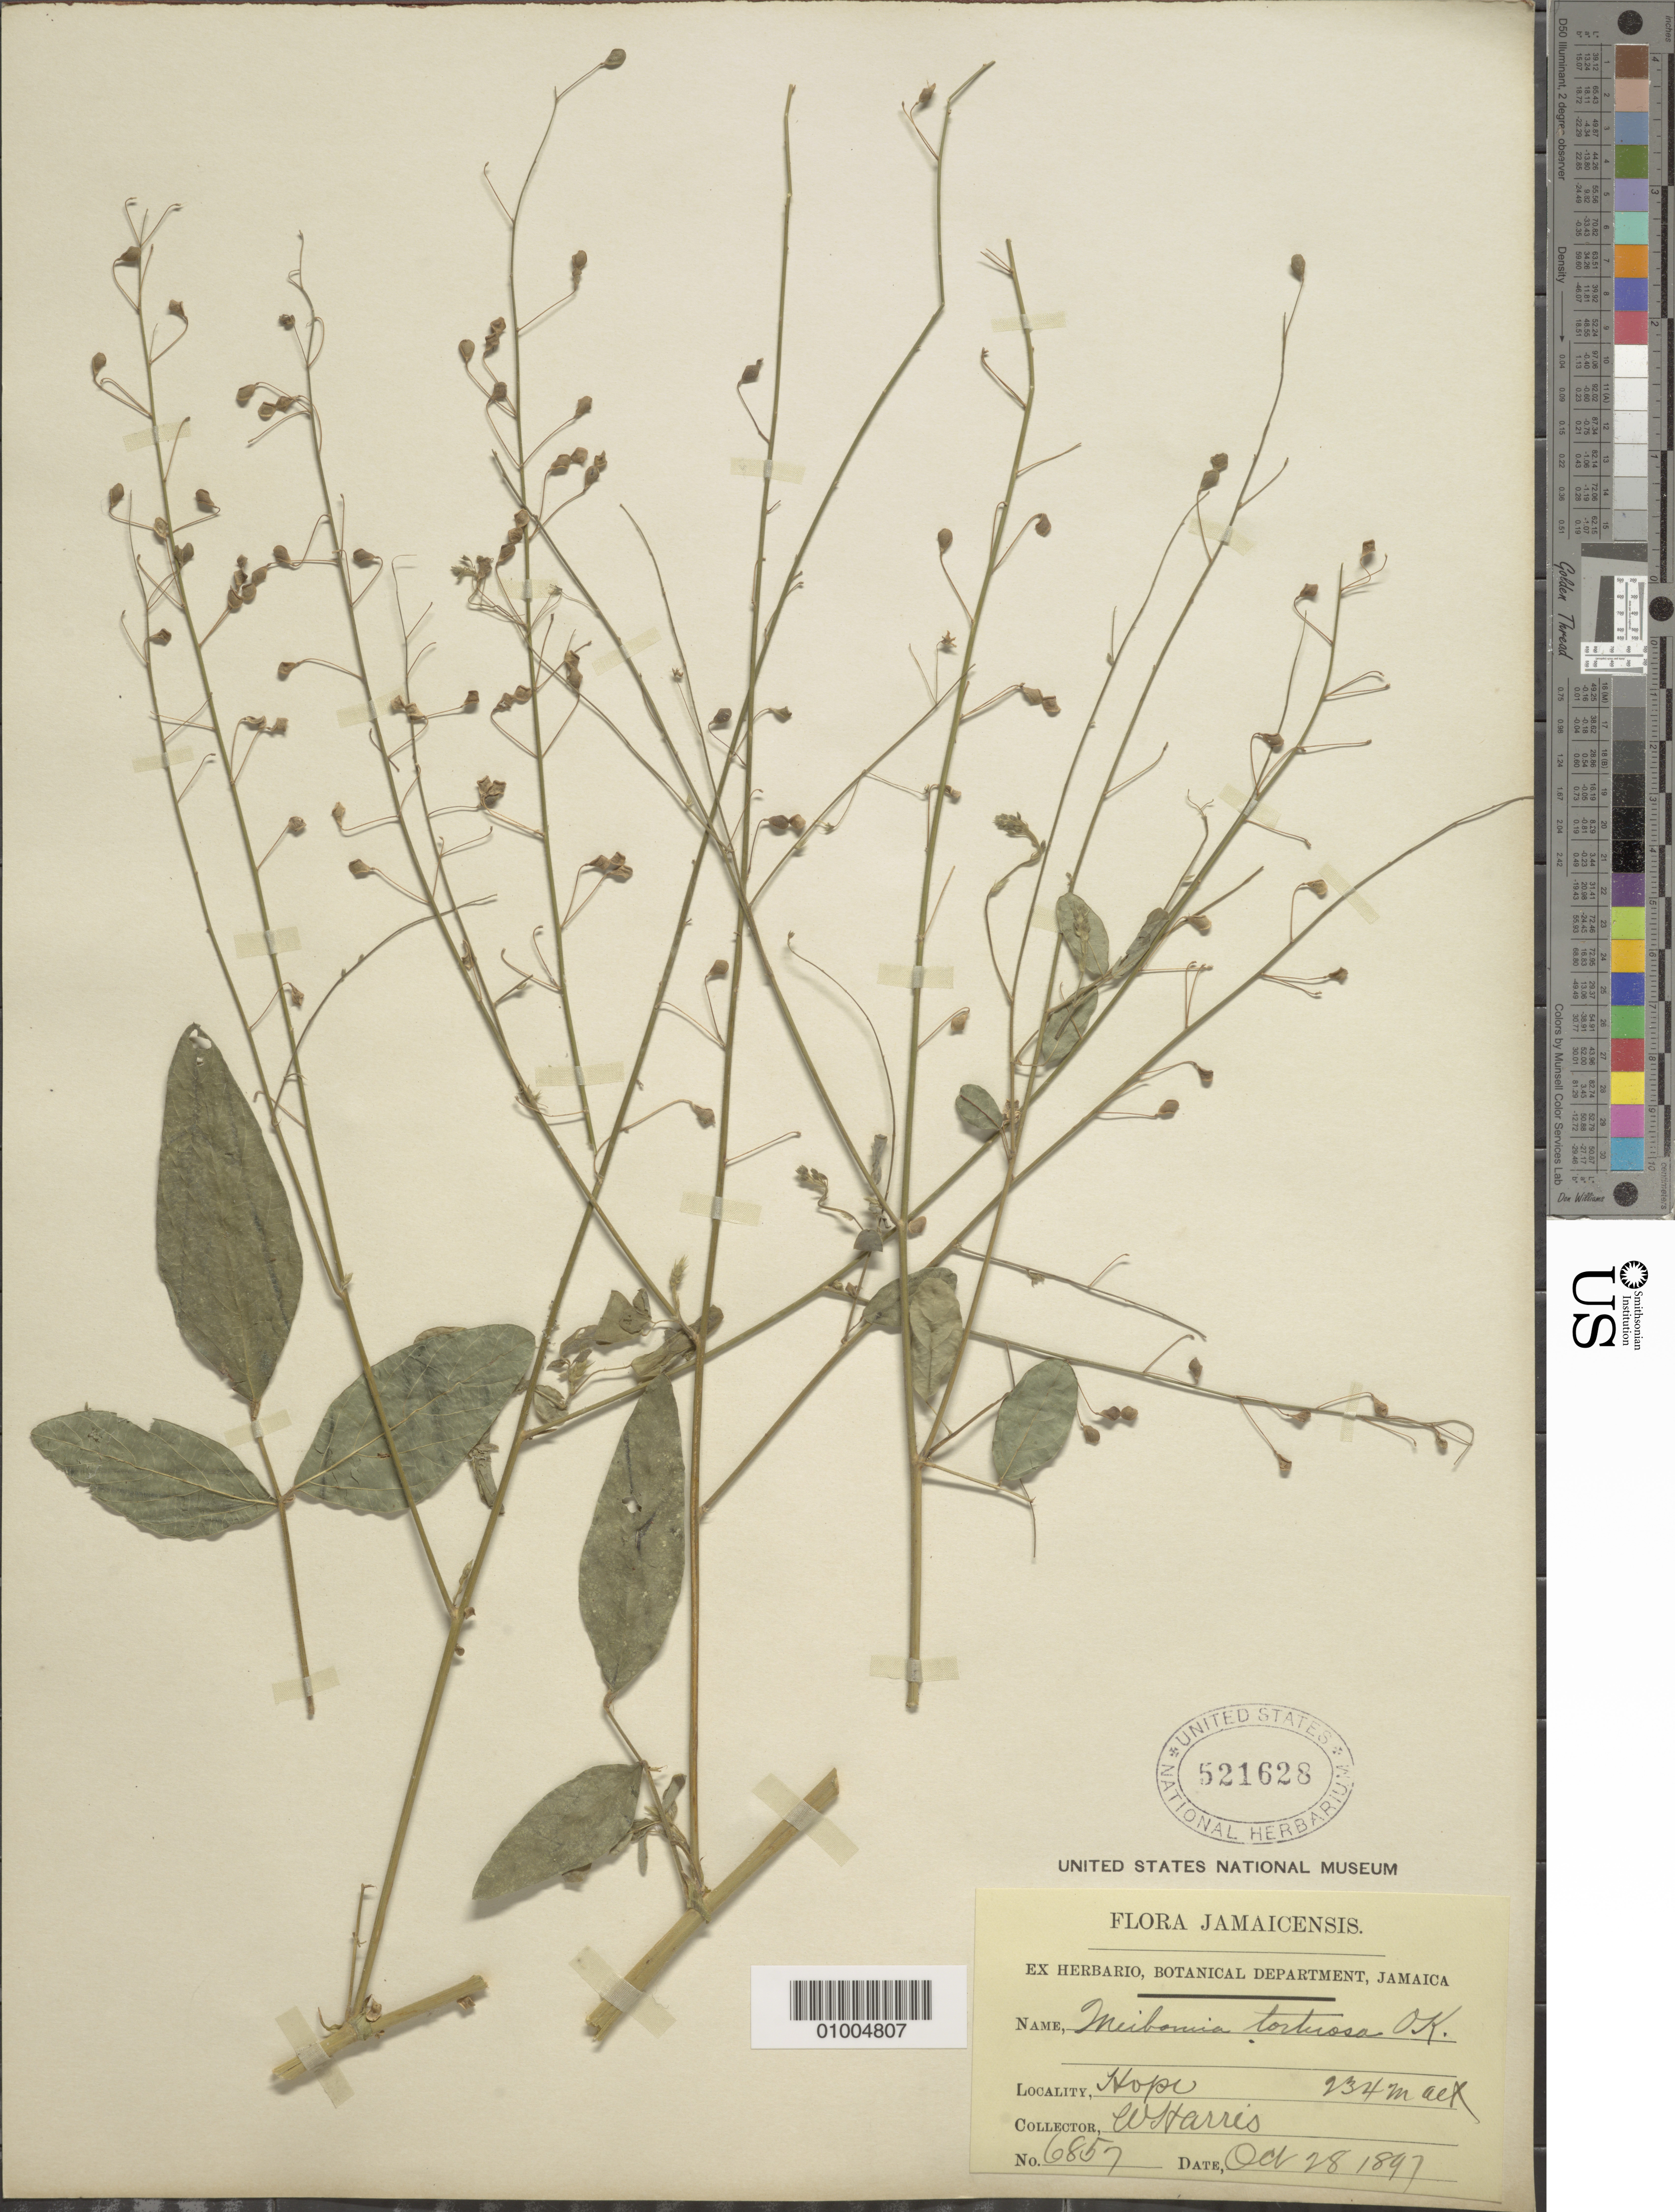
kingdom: Plantae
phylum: Tracheophyta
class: Magnoliopsida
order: Fabales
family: Fabaceae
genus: Desmodium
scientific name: Desmodium tortuosum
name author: (Sw.) DC.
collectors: W. H. Harris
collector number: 6857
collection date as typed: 28 Oct 1897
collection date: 1897-10-28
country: Jamaica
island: Jamaica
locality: Locality-Hope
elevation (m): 234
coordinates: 0 N, 0 E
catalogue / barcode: US 521628